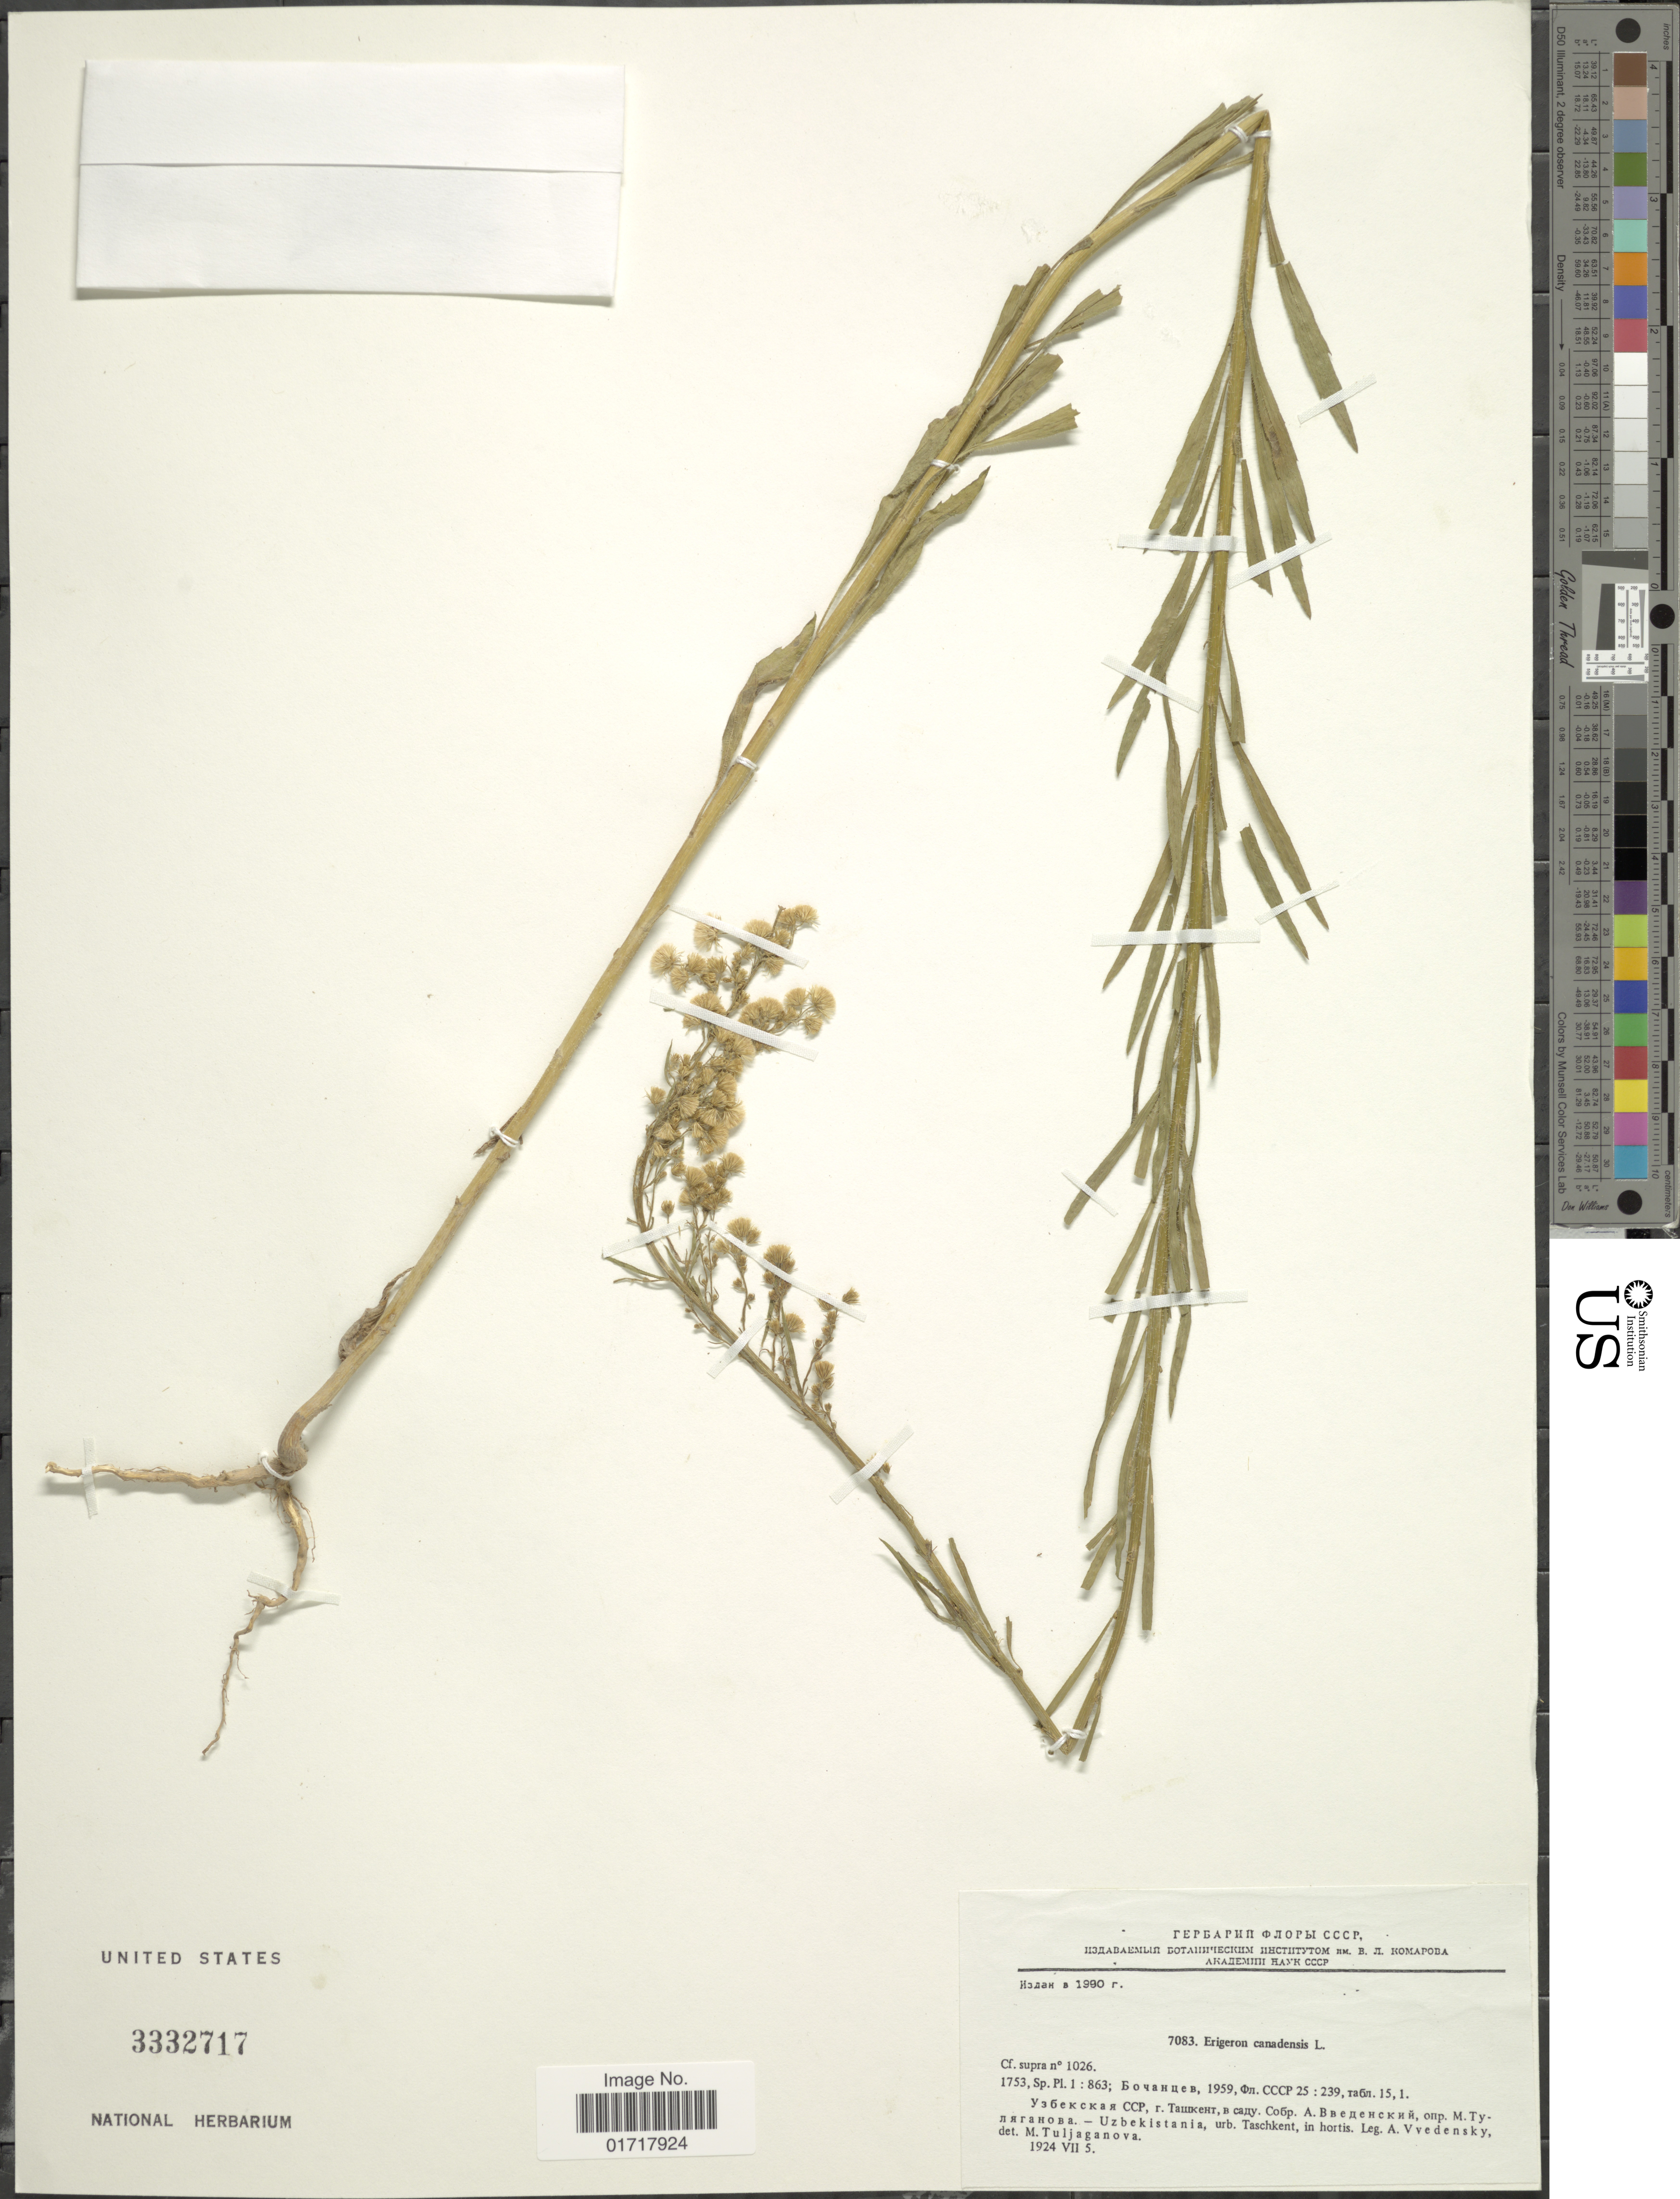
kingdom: Plantae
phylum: Tracheophyta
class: Magnoliopsida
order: Asterales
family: Asteraceae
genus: Conyza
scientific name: Conyza canadensis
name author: (L.) Cronq.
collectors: A. Vvedensky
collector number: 1026*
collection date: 1924-07-05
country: Uzbekistan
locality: Uzbekistania, urb. Tashkent, in hortis.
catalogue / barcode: US 3332717